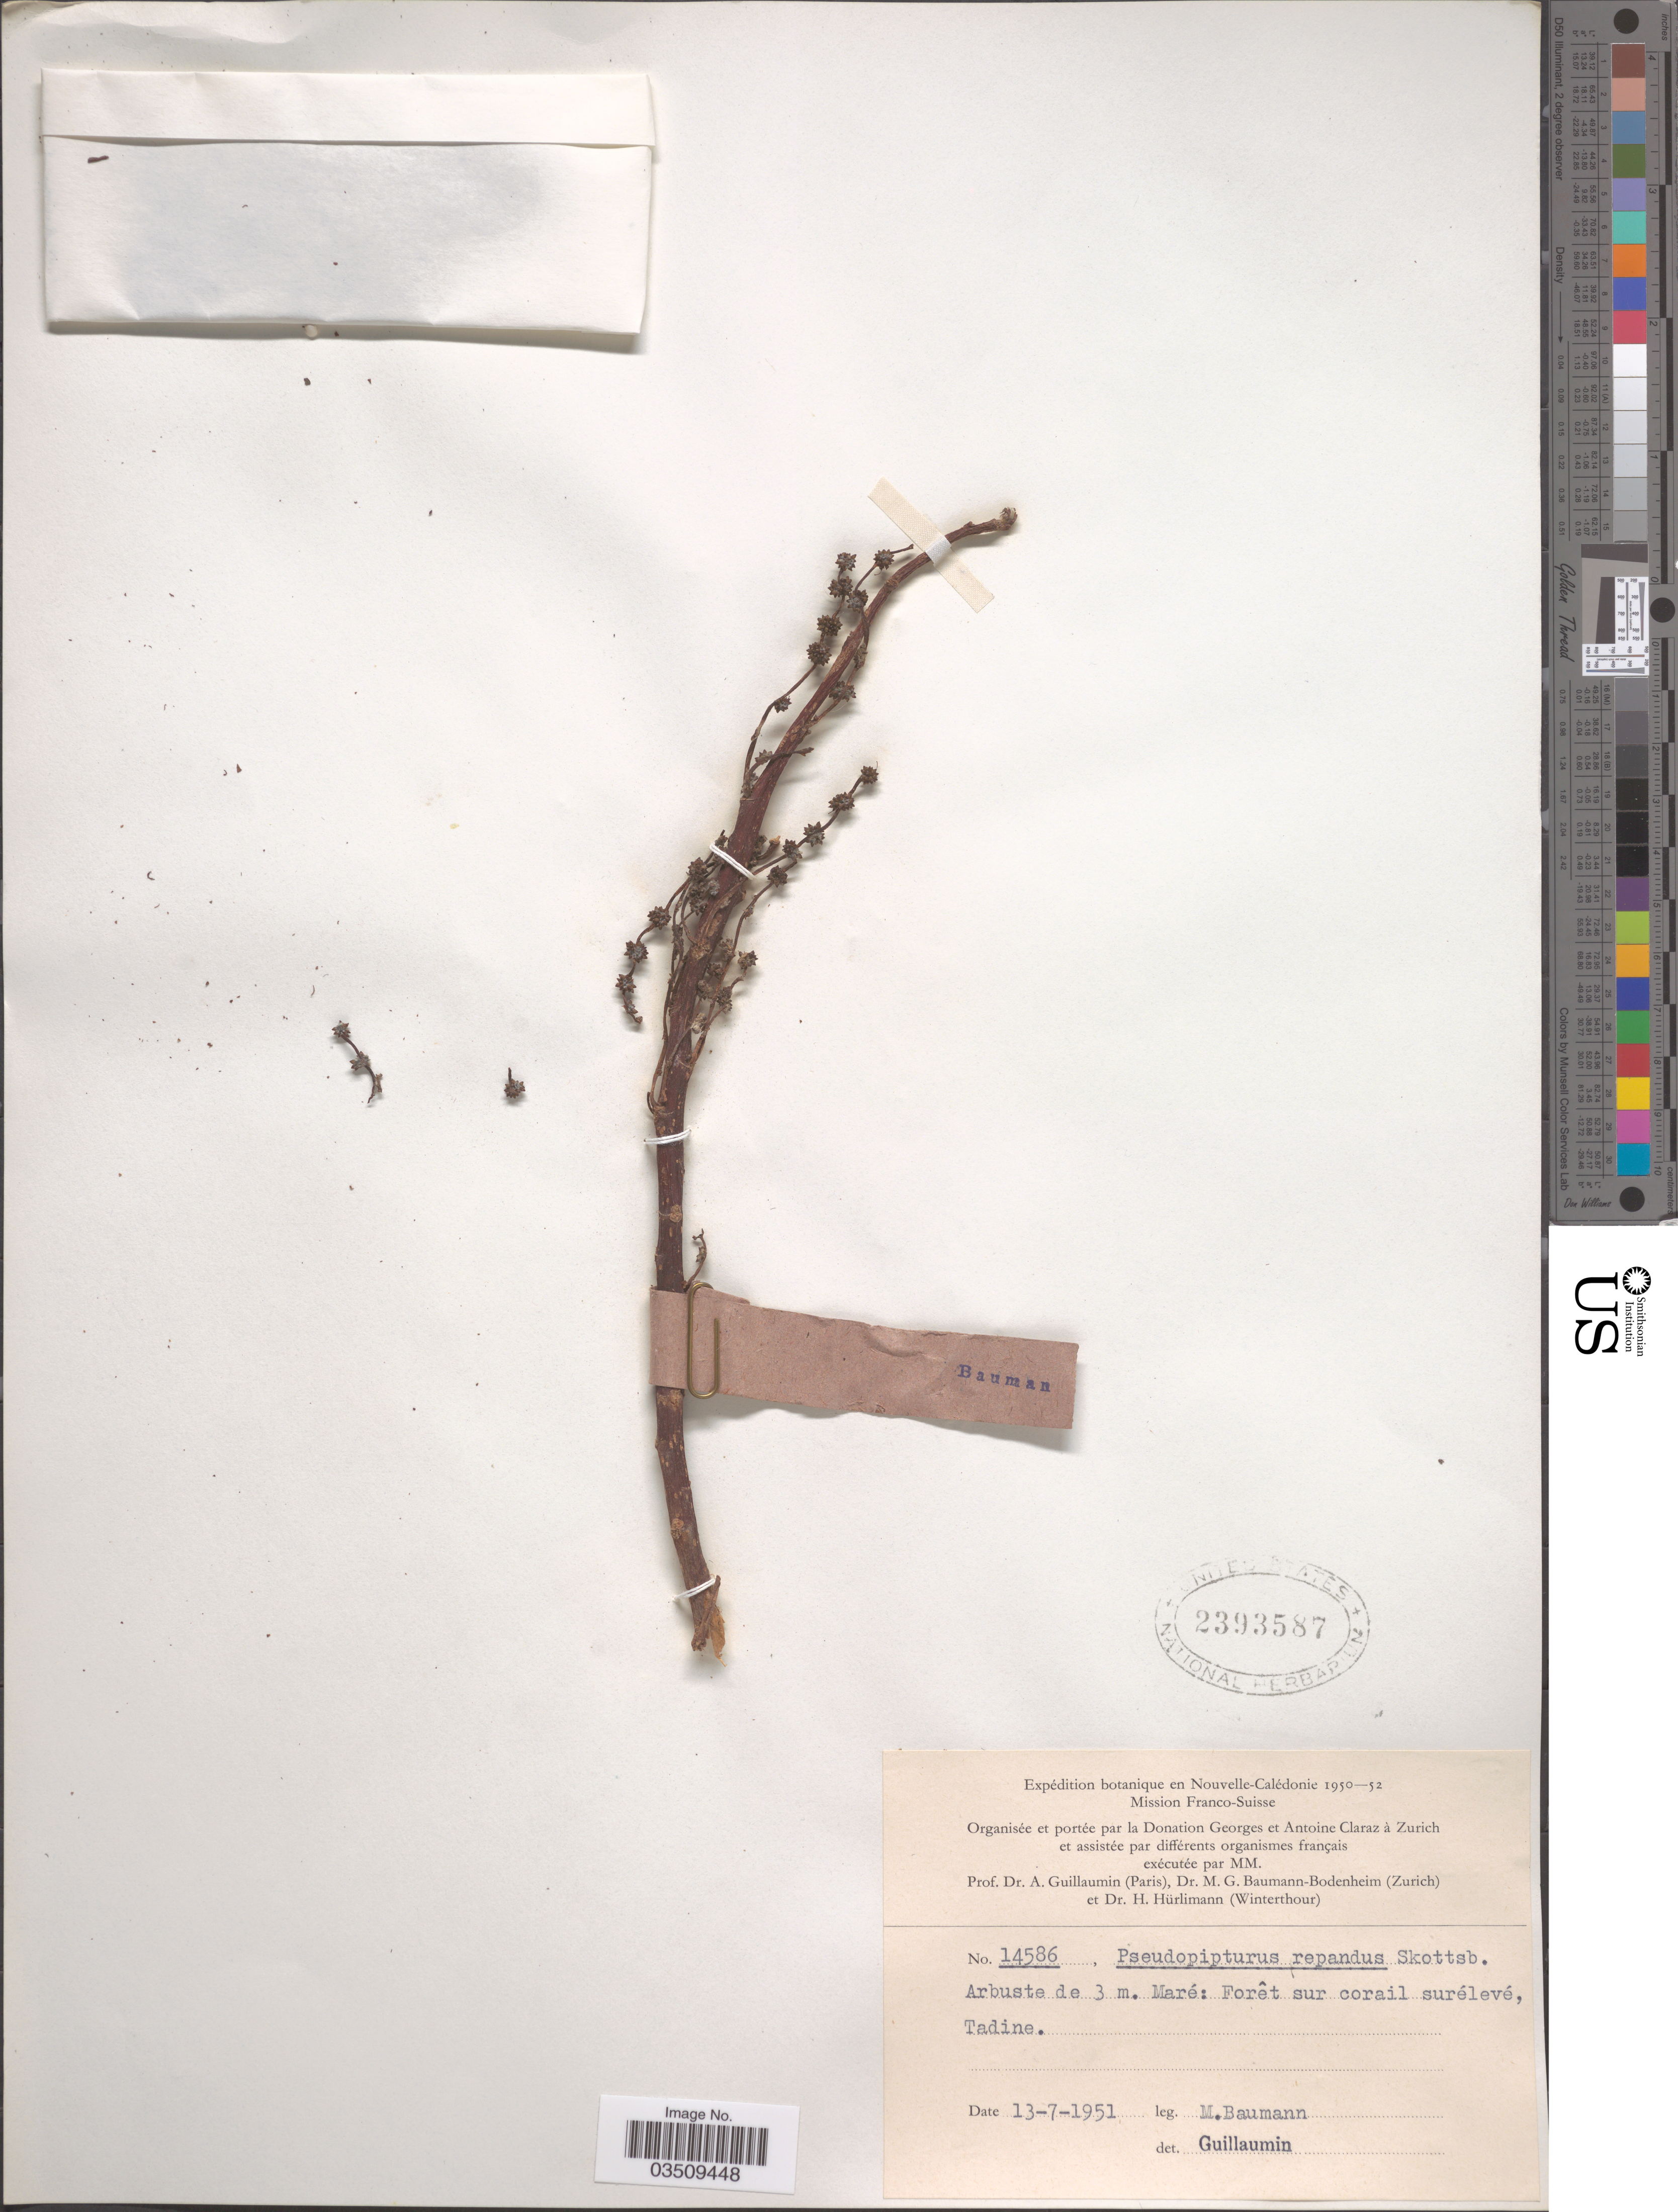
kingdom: Plantae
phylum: Tracheophyta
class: Magnoliopsida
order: Rosales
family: Urticaceae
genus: Nothocnide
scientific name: Nothocnide repanda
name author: (Blume) Blume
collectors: M. Baumann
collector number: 14586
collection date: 1951-07-13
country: New Caledonia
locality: Nouvelle-Calédonie. Maré: Forêt sur corail surélevé, Tadine.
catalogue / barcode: US 2393587